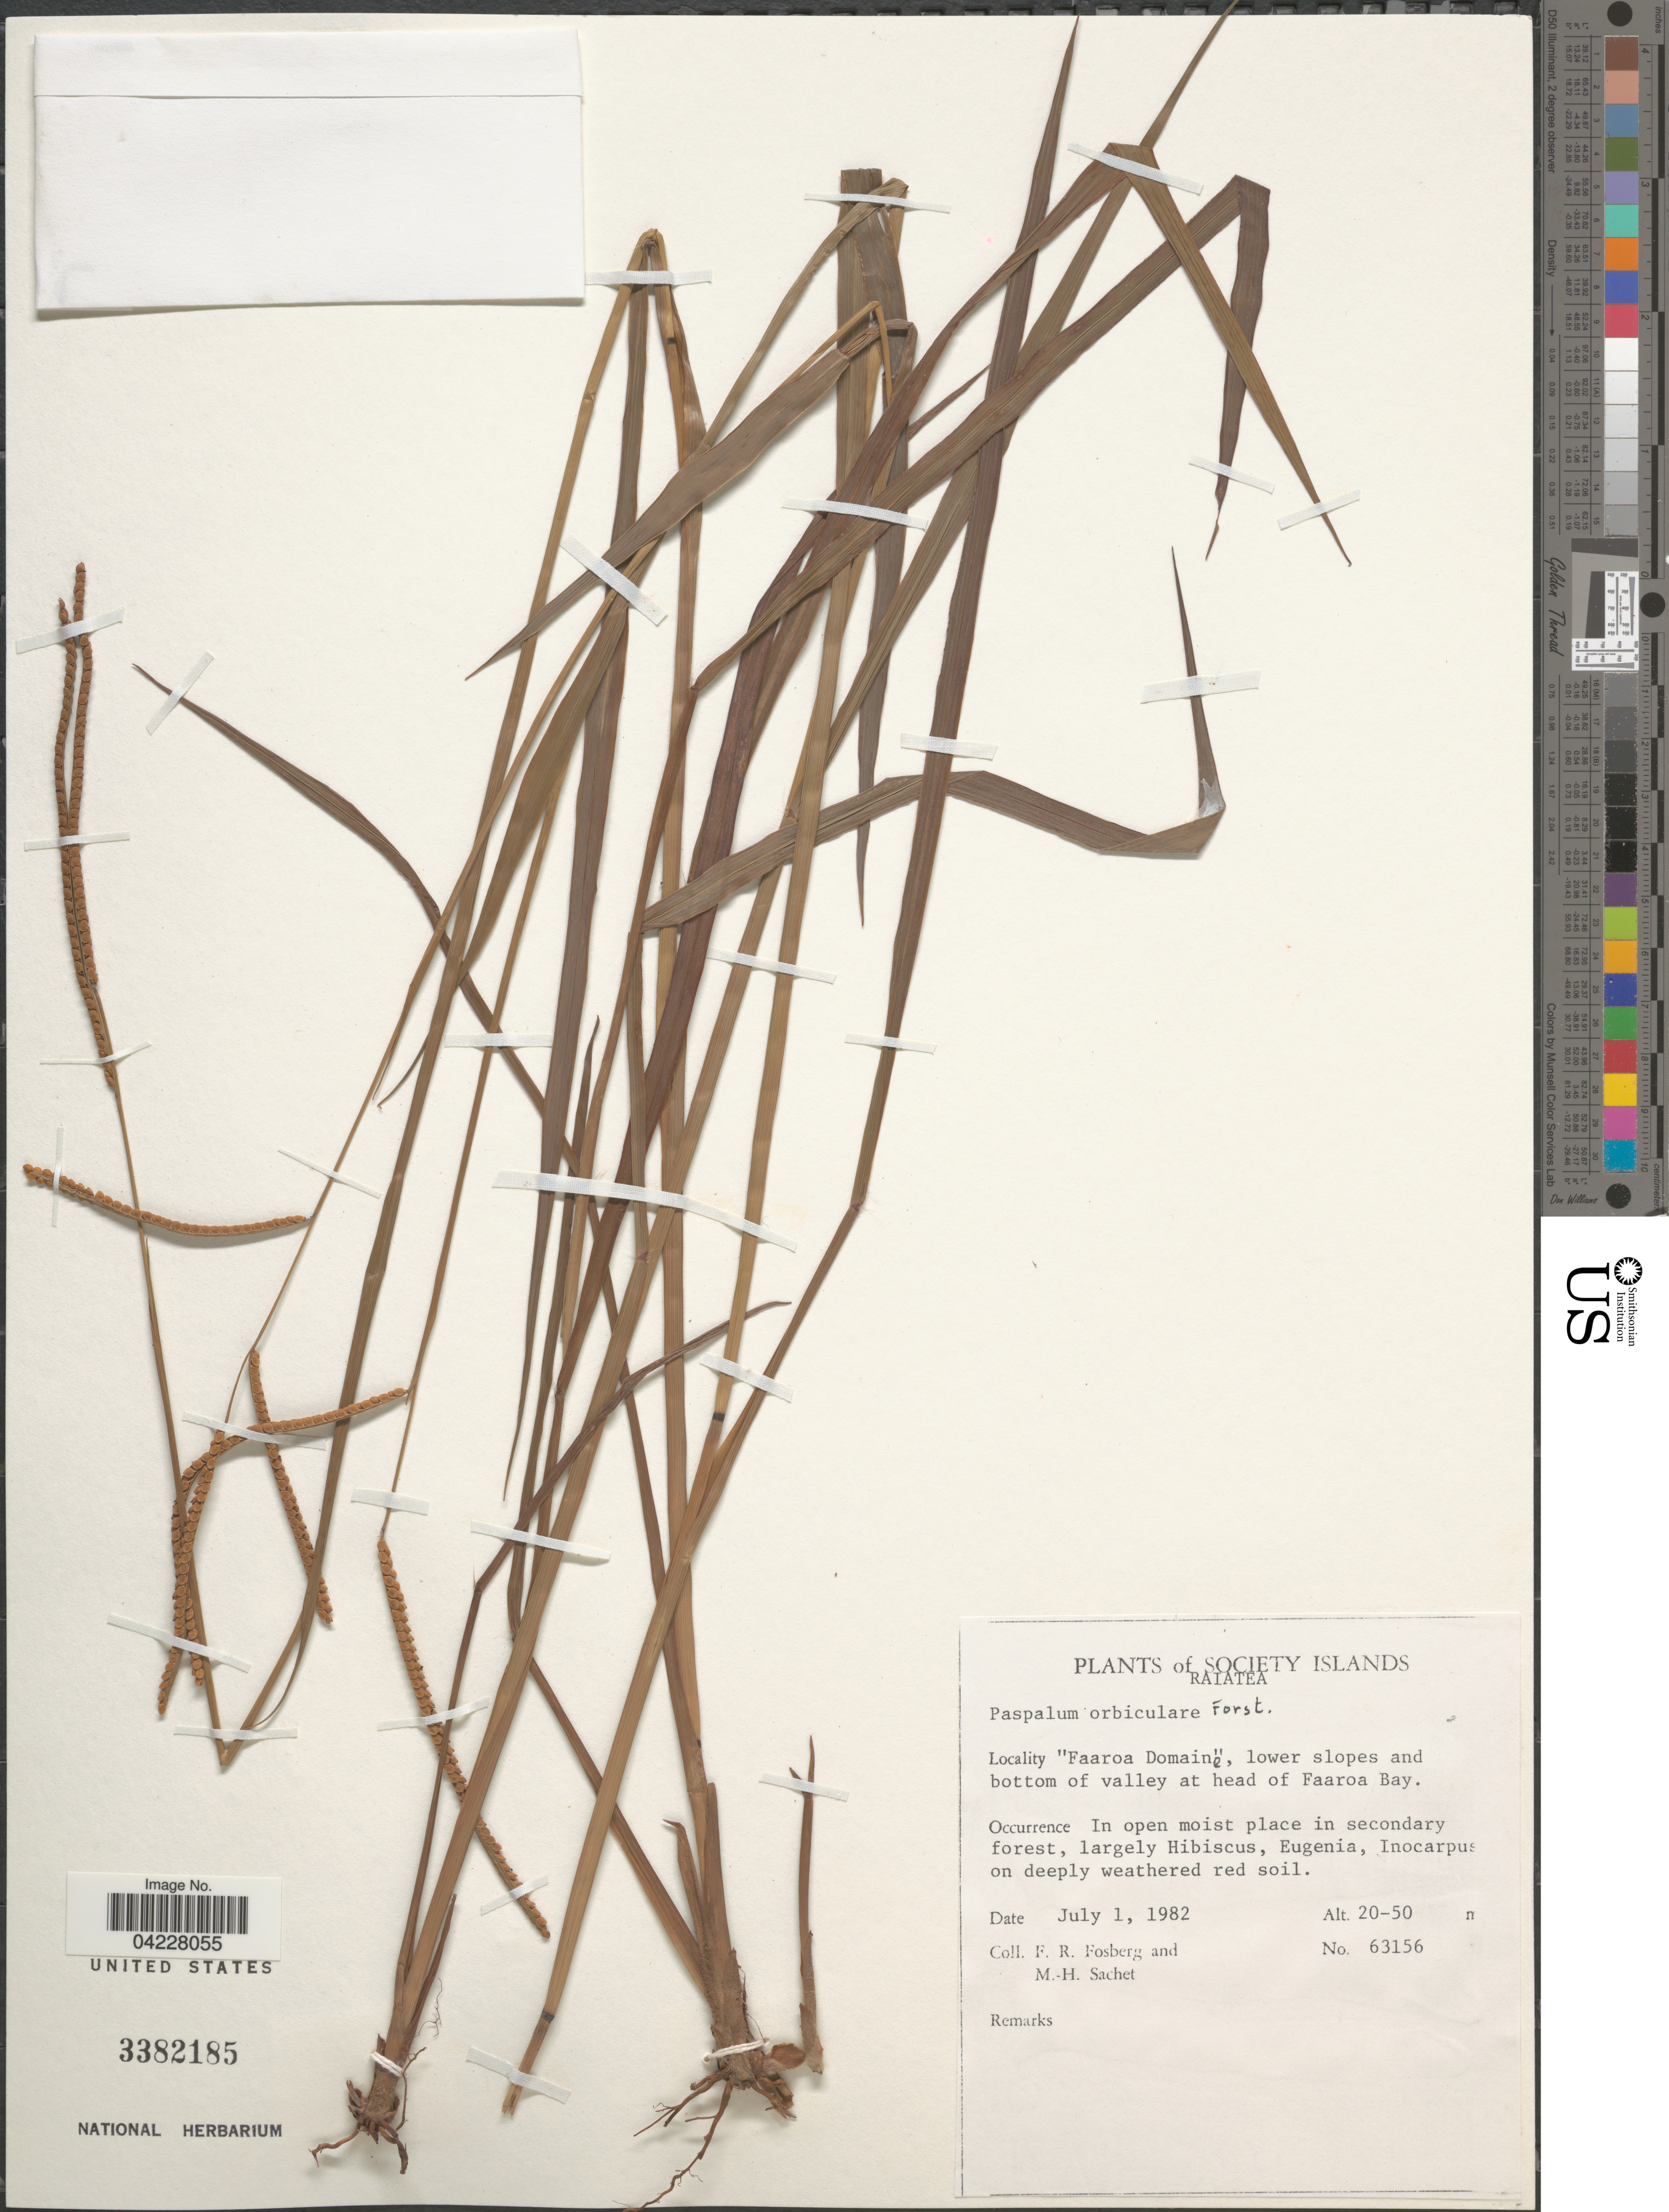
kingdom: Plantae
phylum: Tracheophyta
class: Liliopsida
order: Poales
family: Poaceae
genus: Paspalum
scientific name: Paspalum orbiculare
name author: G. Forst.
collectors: F. R. Fosberg & M.-H. Sachet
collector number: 63156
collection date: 1982-07-01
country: French Polynesia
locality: Society Islands. Raiatea. "Faaroa Domaine", lower slopes and bottom of valley at head of Faaroa Bay.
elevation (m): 20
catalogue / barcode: US 3382185